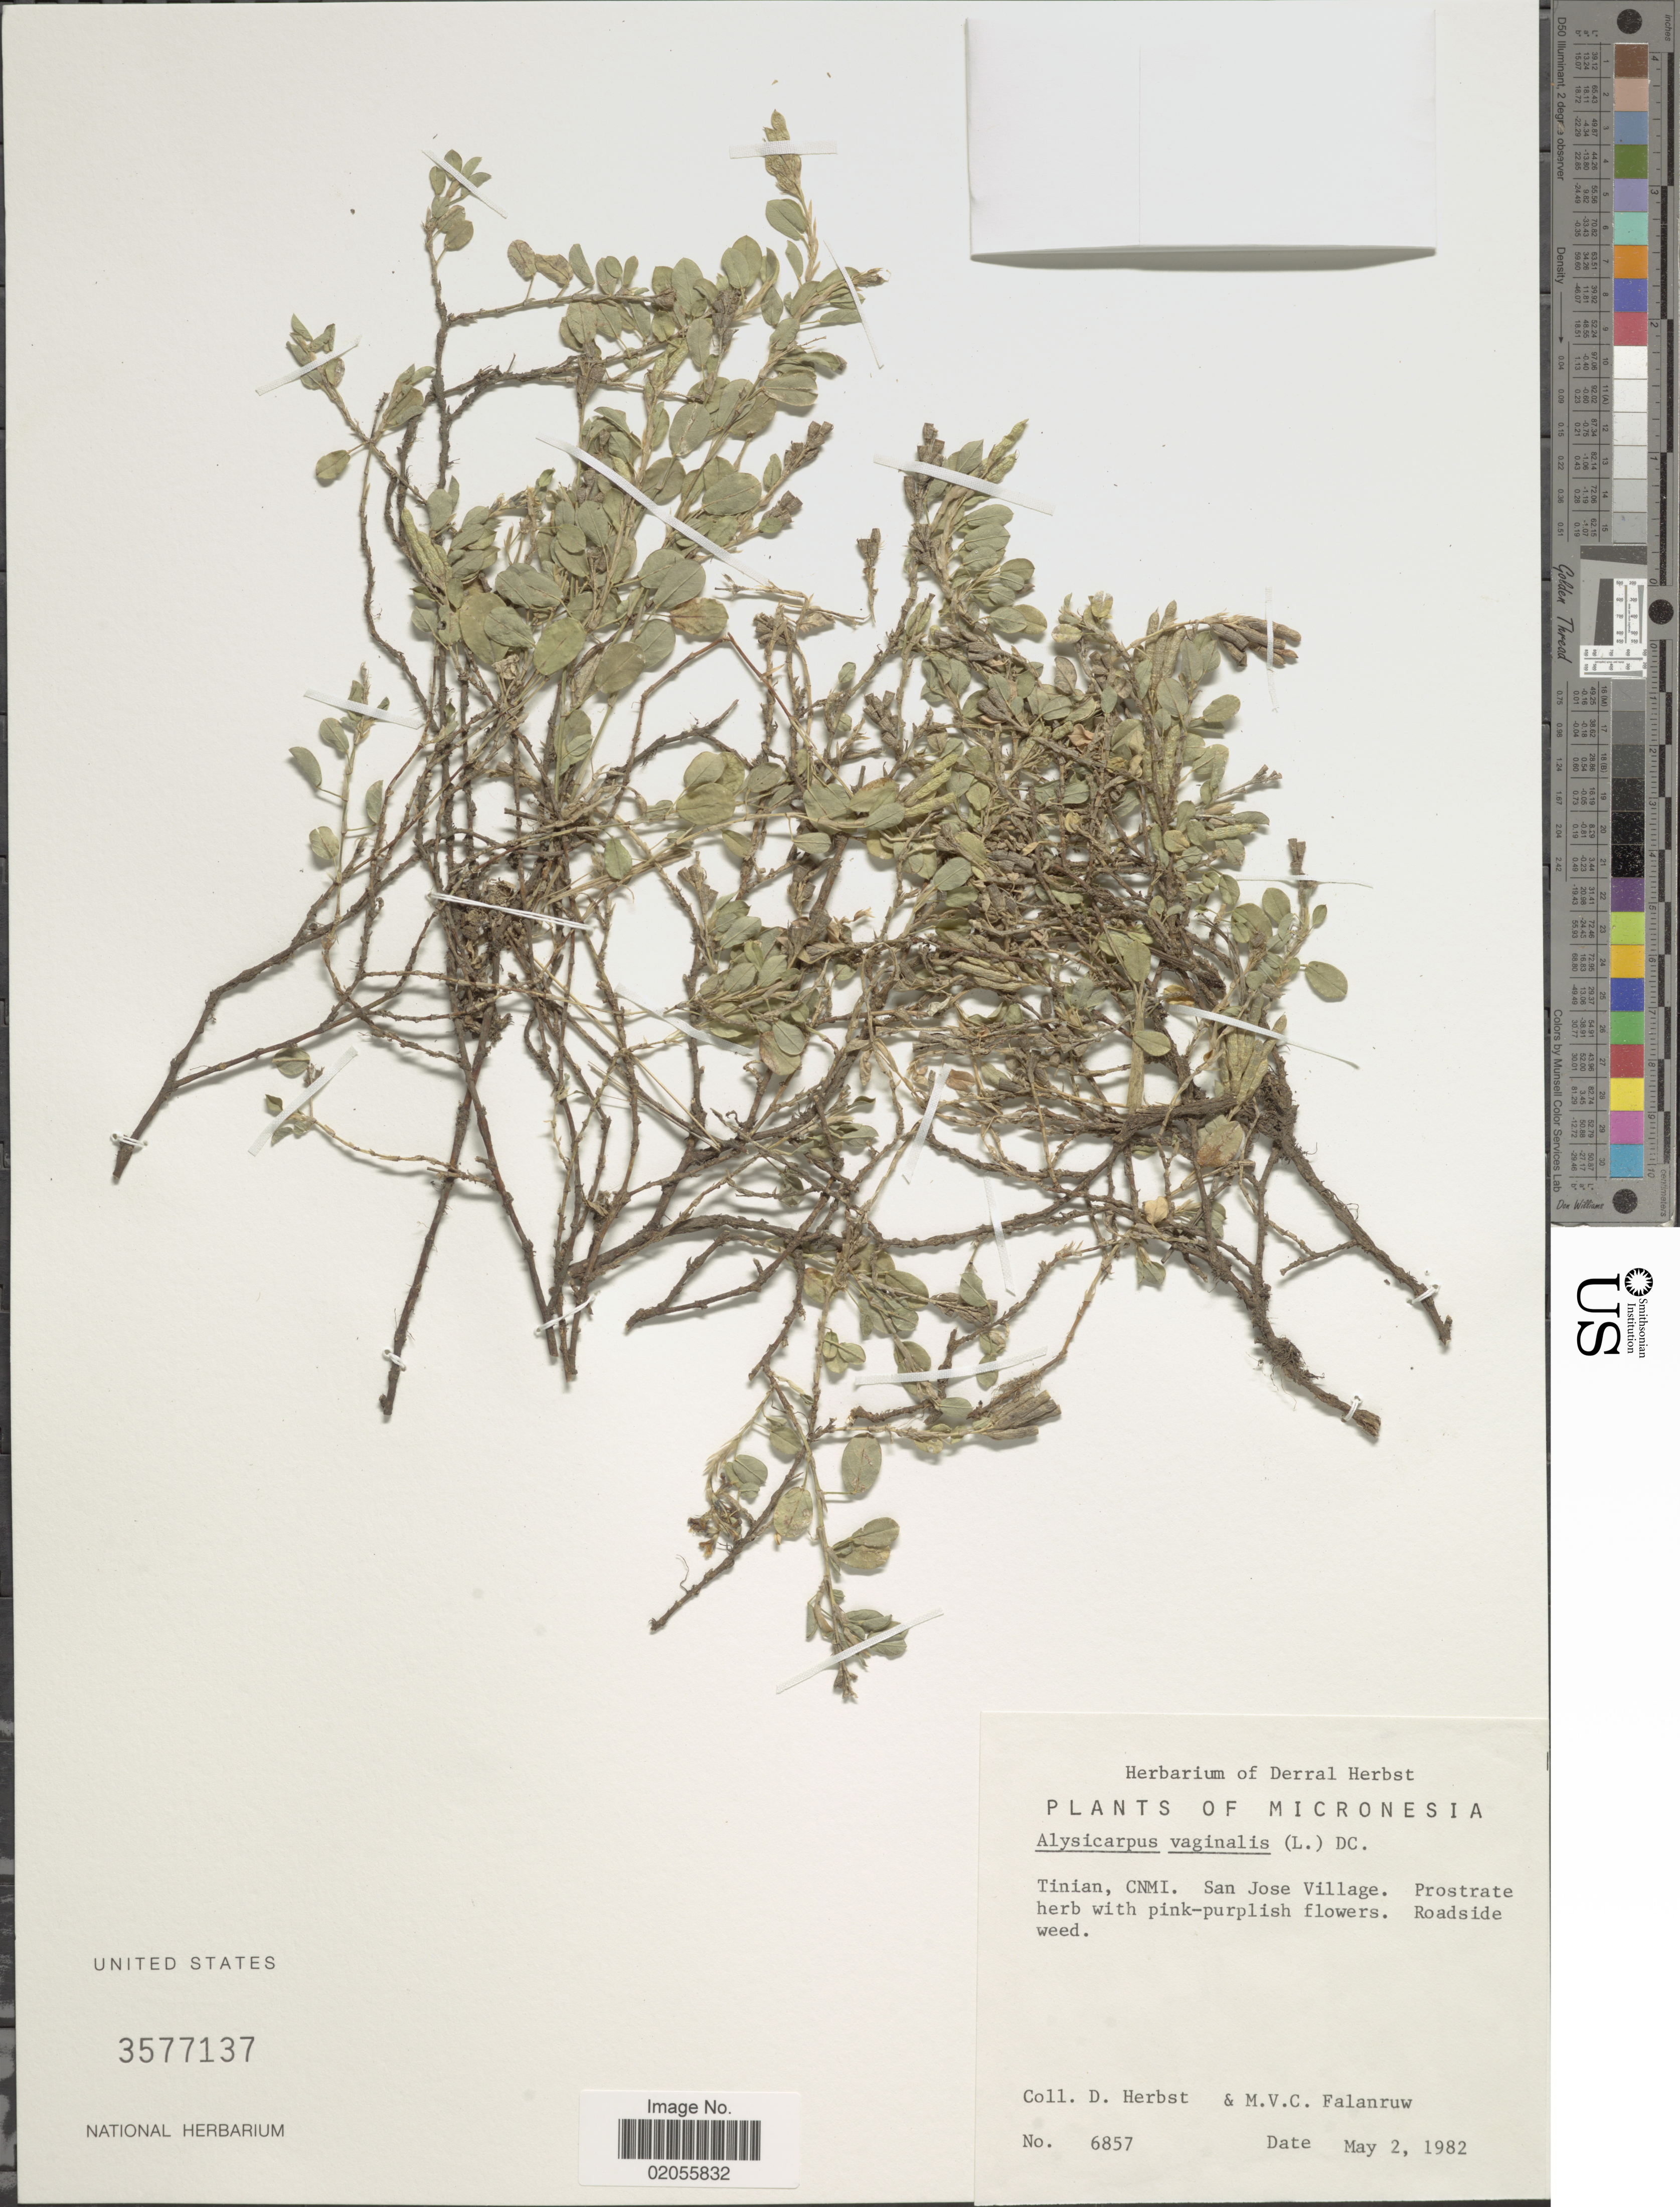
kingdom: Plantae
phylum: Tracheophyta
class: Magnoliopsida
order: Fabales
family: Fabaceae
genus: Alysicarpus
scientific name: Alysicarpus vaginalis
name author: (L.) DC.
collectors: D. Herbst & M. V. Falanruw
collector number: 6857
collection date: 1982-05-02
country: Northern Mariana Islands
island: Tinian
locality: Tinian, CNMI. San Jose Village, Micronesia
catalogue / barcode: US 3577137